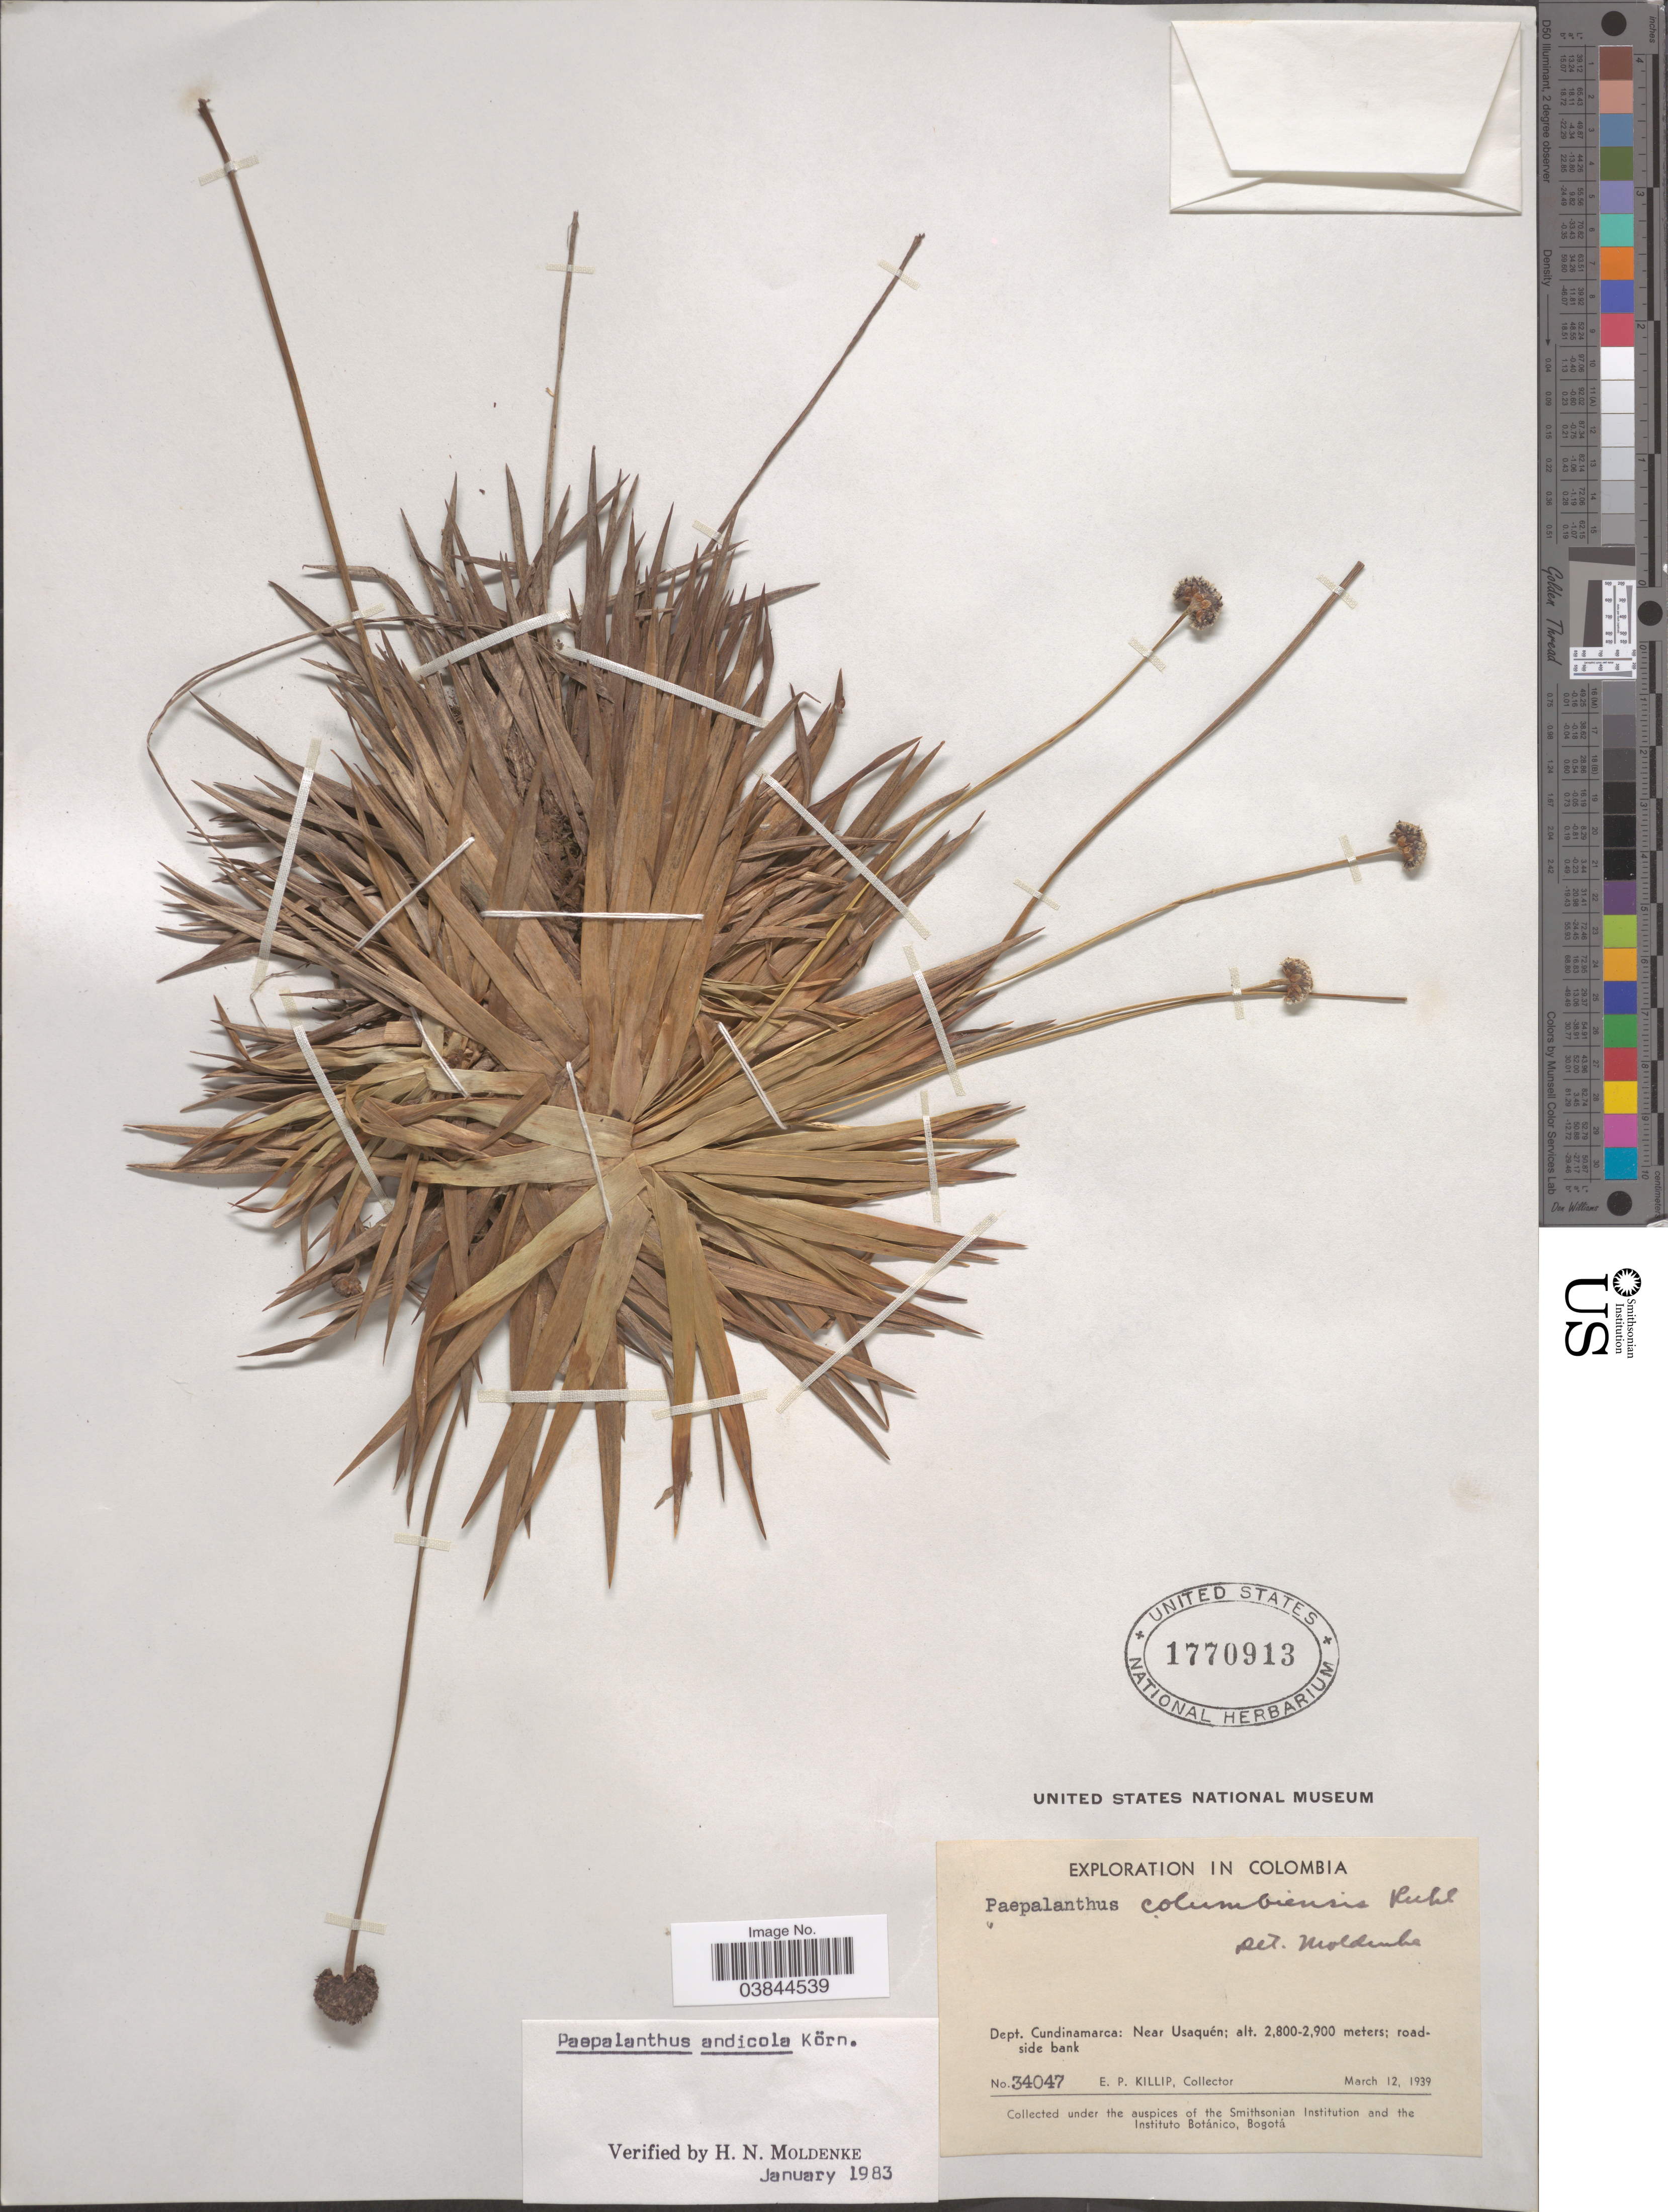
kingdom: Plantae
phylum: Tracheophyta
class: Liliopsida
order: Poales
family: Eriocaulaceae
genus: Paepalanthus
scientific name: Paepalanthus ensifolius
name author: (Kunth) Kunth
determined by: Sauthier, Laura Jeanne, (SPF), Universidade de Sao Paulo (BRAZIL)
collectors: E. P. Killip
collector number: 34047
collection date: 1939-03-12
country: Colombia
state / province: Cundinamarca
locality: Dept. Cundinamarca: Near Usaquén.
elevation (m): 2800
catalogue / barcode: US 1770913